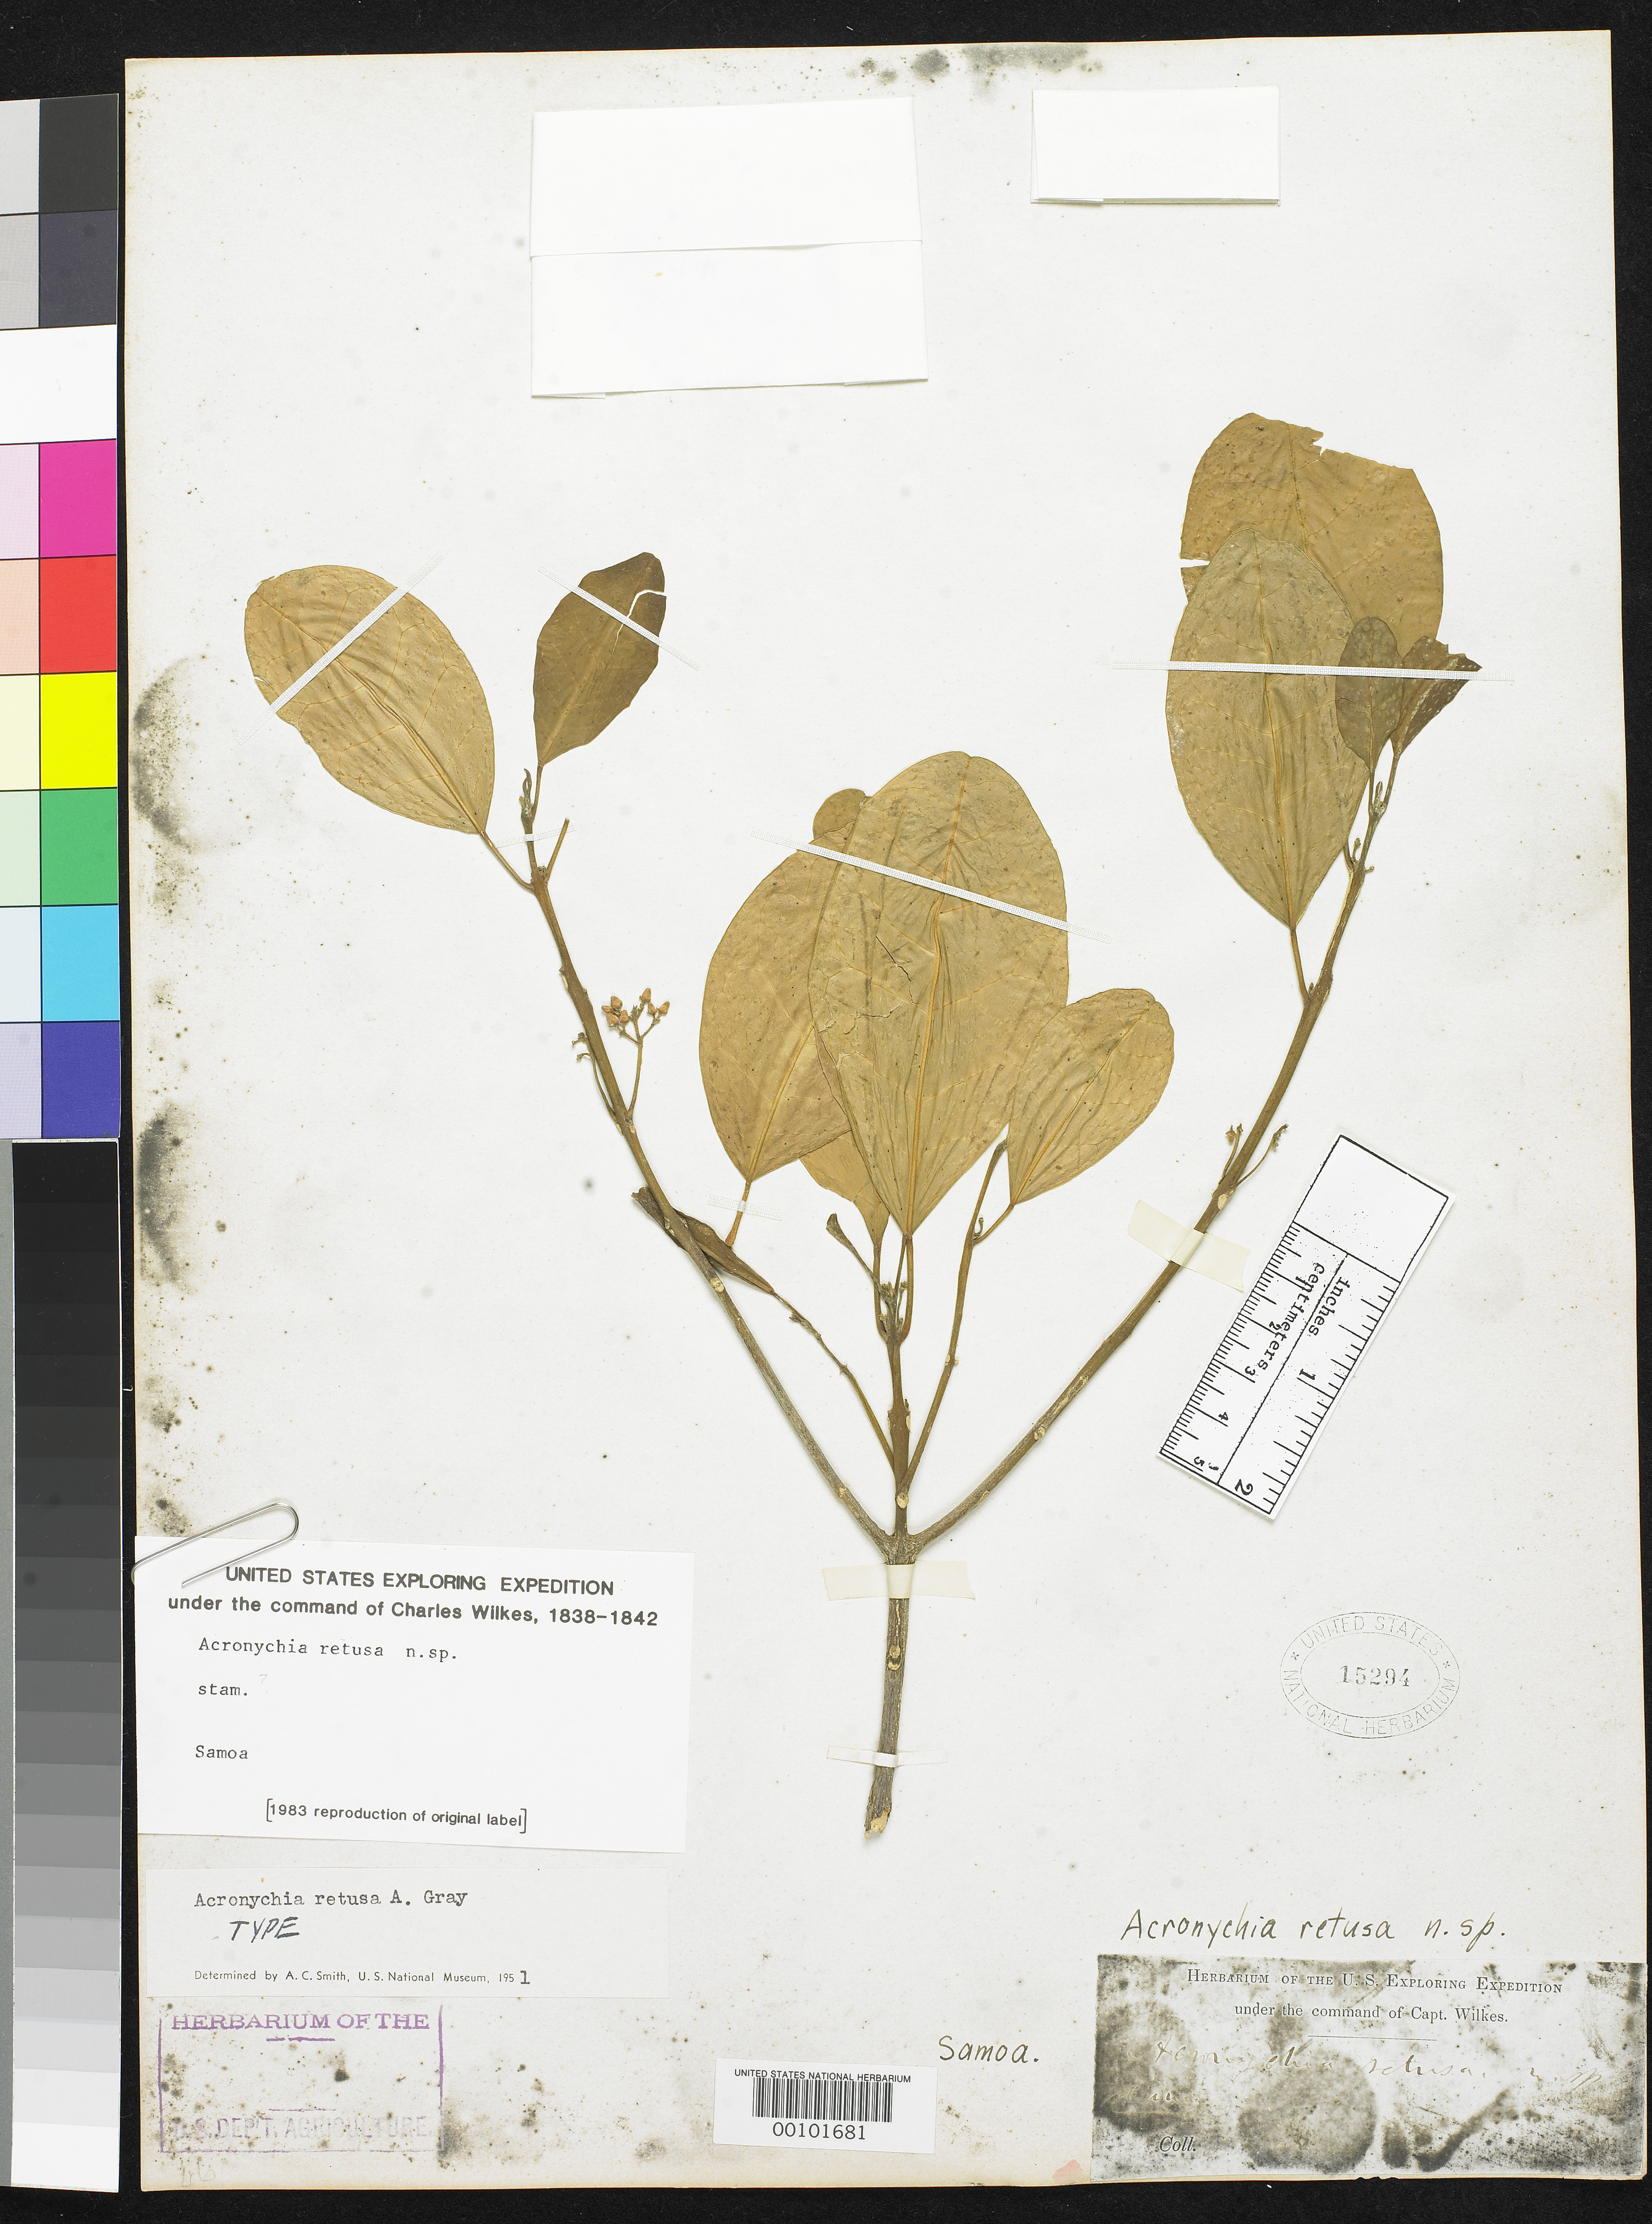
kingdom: Plantae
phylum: Tracheophyta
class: Magnoliopsida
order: Sapindales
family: Rutaceae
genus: Acronychia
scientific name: Acronychia retusa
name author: A. Gray in Wilkes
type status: Holotype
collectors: Wilkes Explor. Exped.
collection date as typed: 1838 to -- --- 1842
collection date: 1838/1842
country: American Samoa / Samoa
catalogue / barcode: US 15294